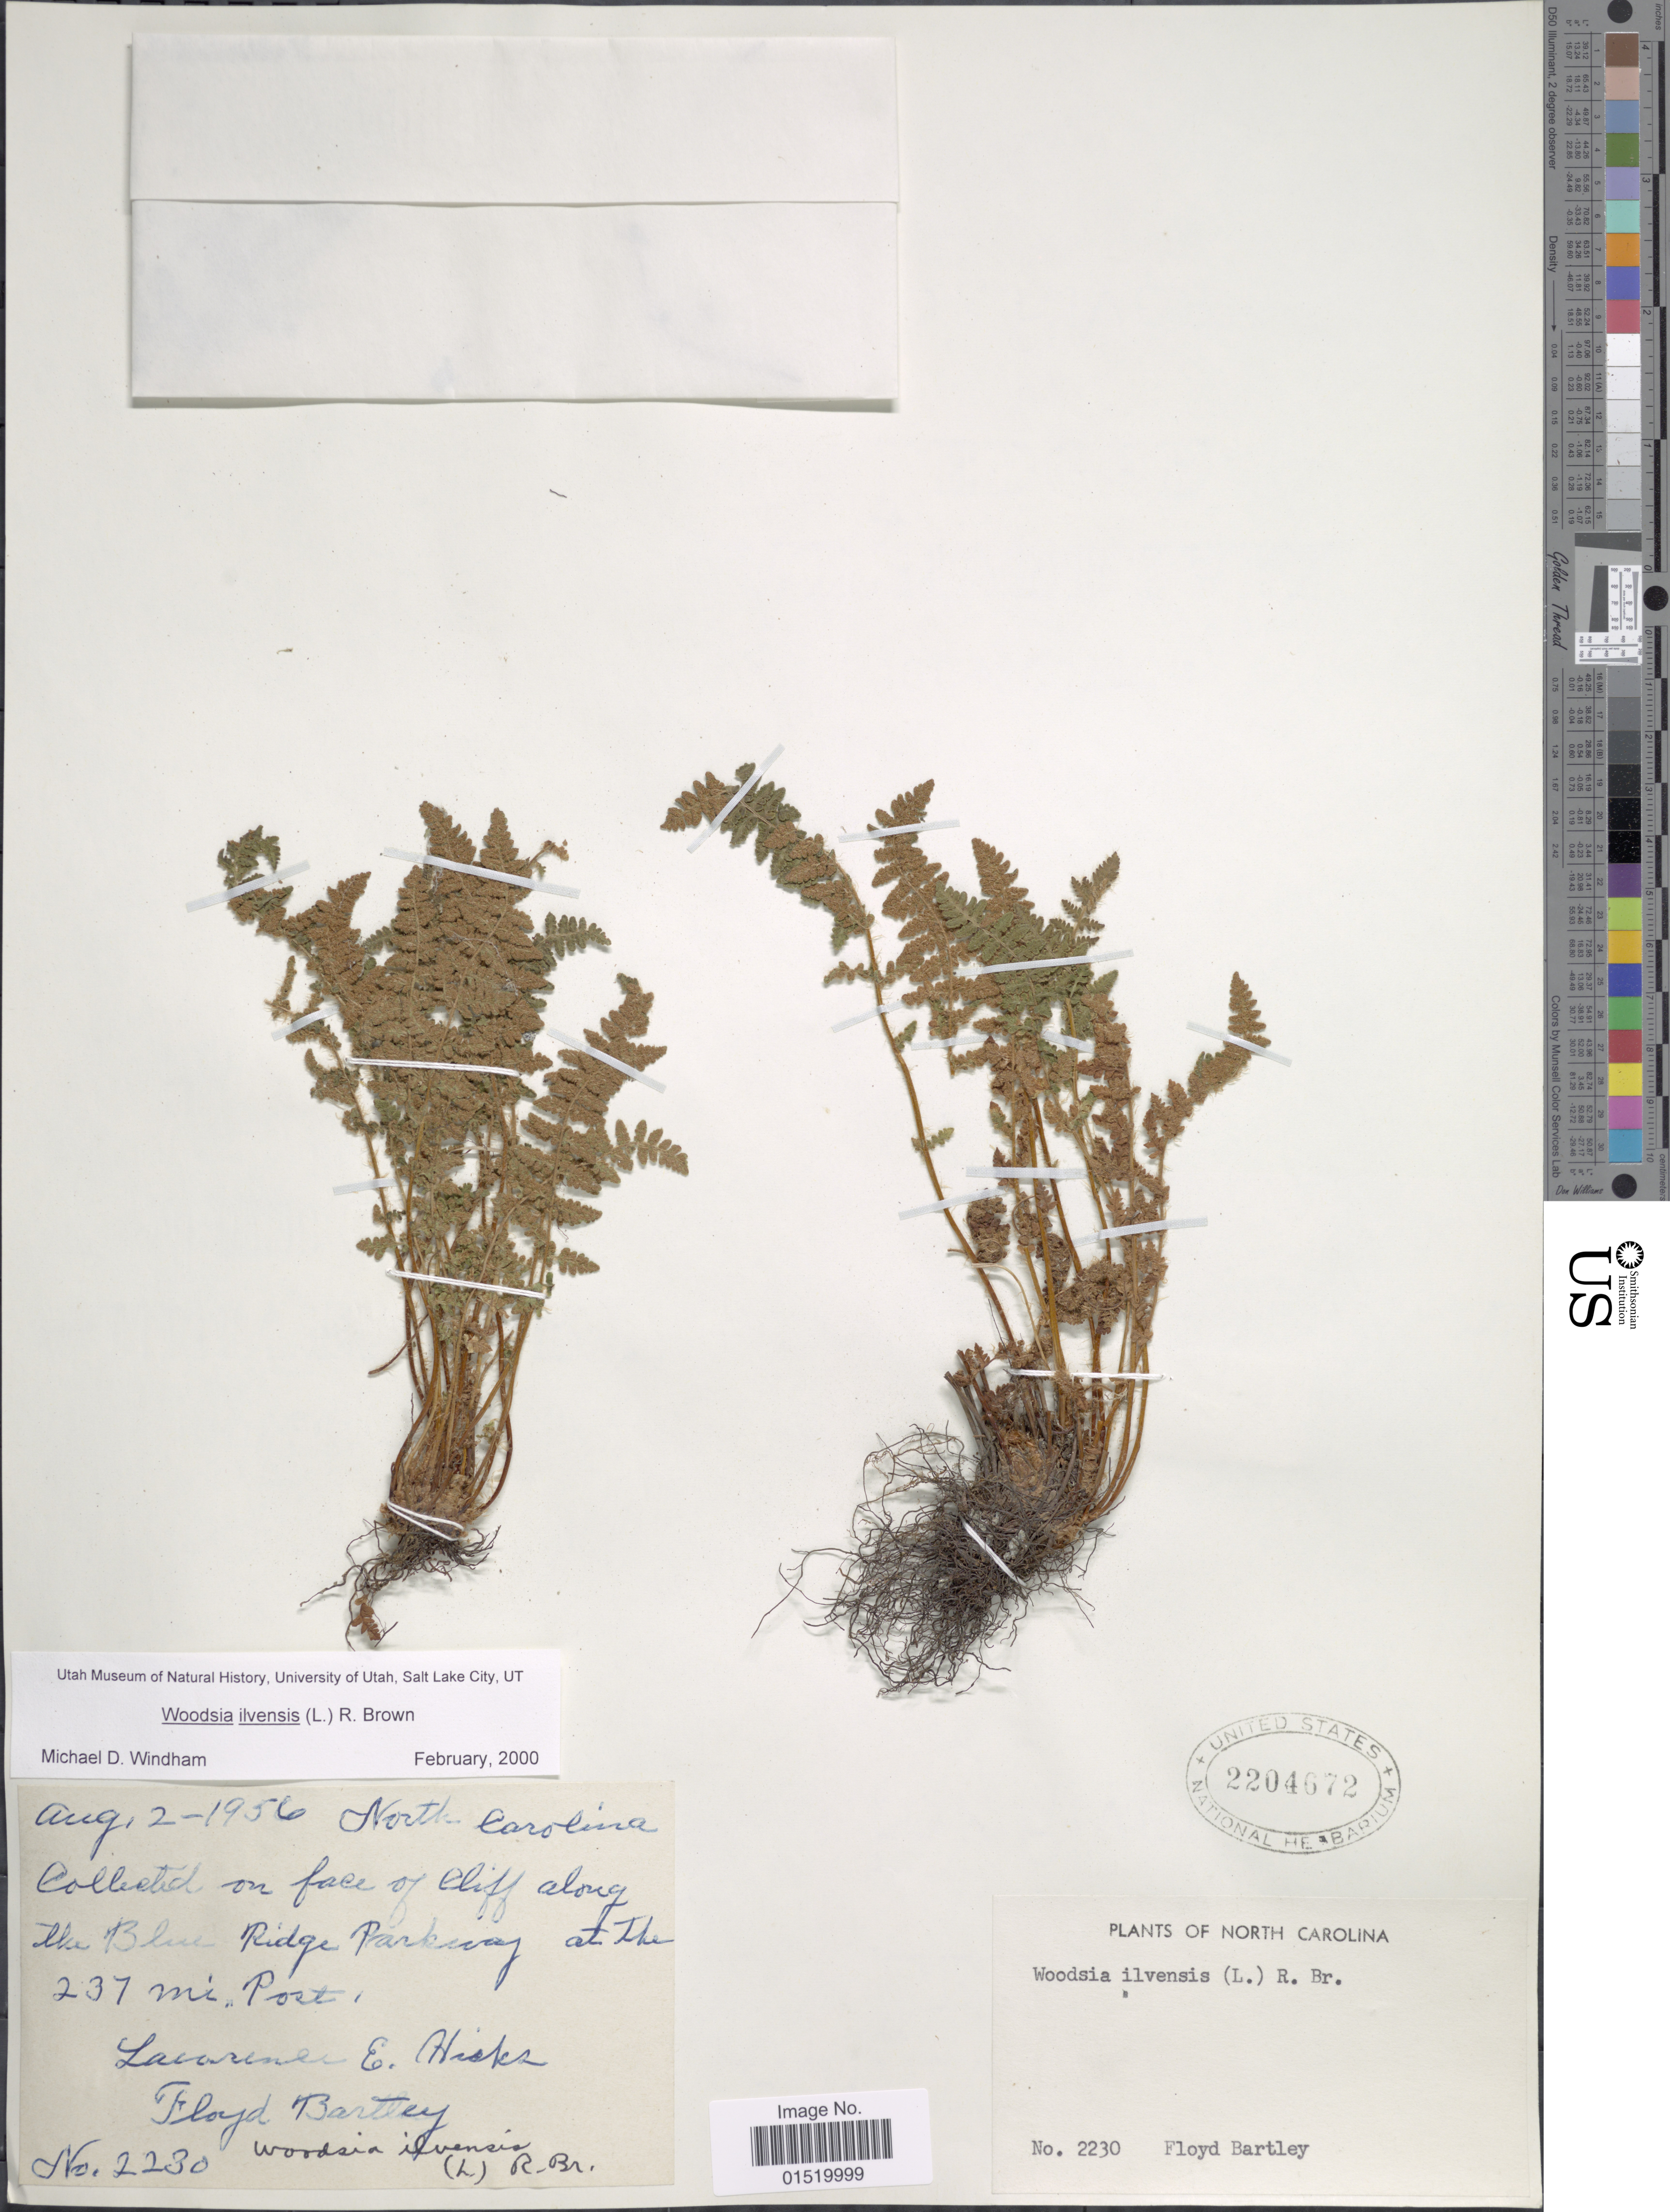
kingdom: Plantae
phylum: Tracheophyta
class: Polypodiopsida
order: Polypodiales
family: Woodsiaceae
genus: Woodsia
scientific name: Woodsia ilvensis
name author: (L.) R. Br.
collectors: L. E. Hicks & F. Bartley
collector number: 2230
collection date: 1956-08-02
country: United States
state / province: North Carolina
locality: On face of cliff along the Blue Ridge Parkway at the 237 mi. Post.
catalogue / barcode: US 2204672